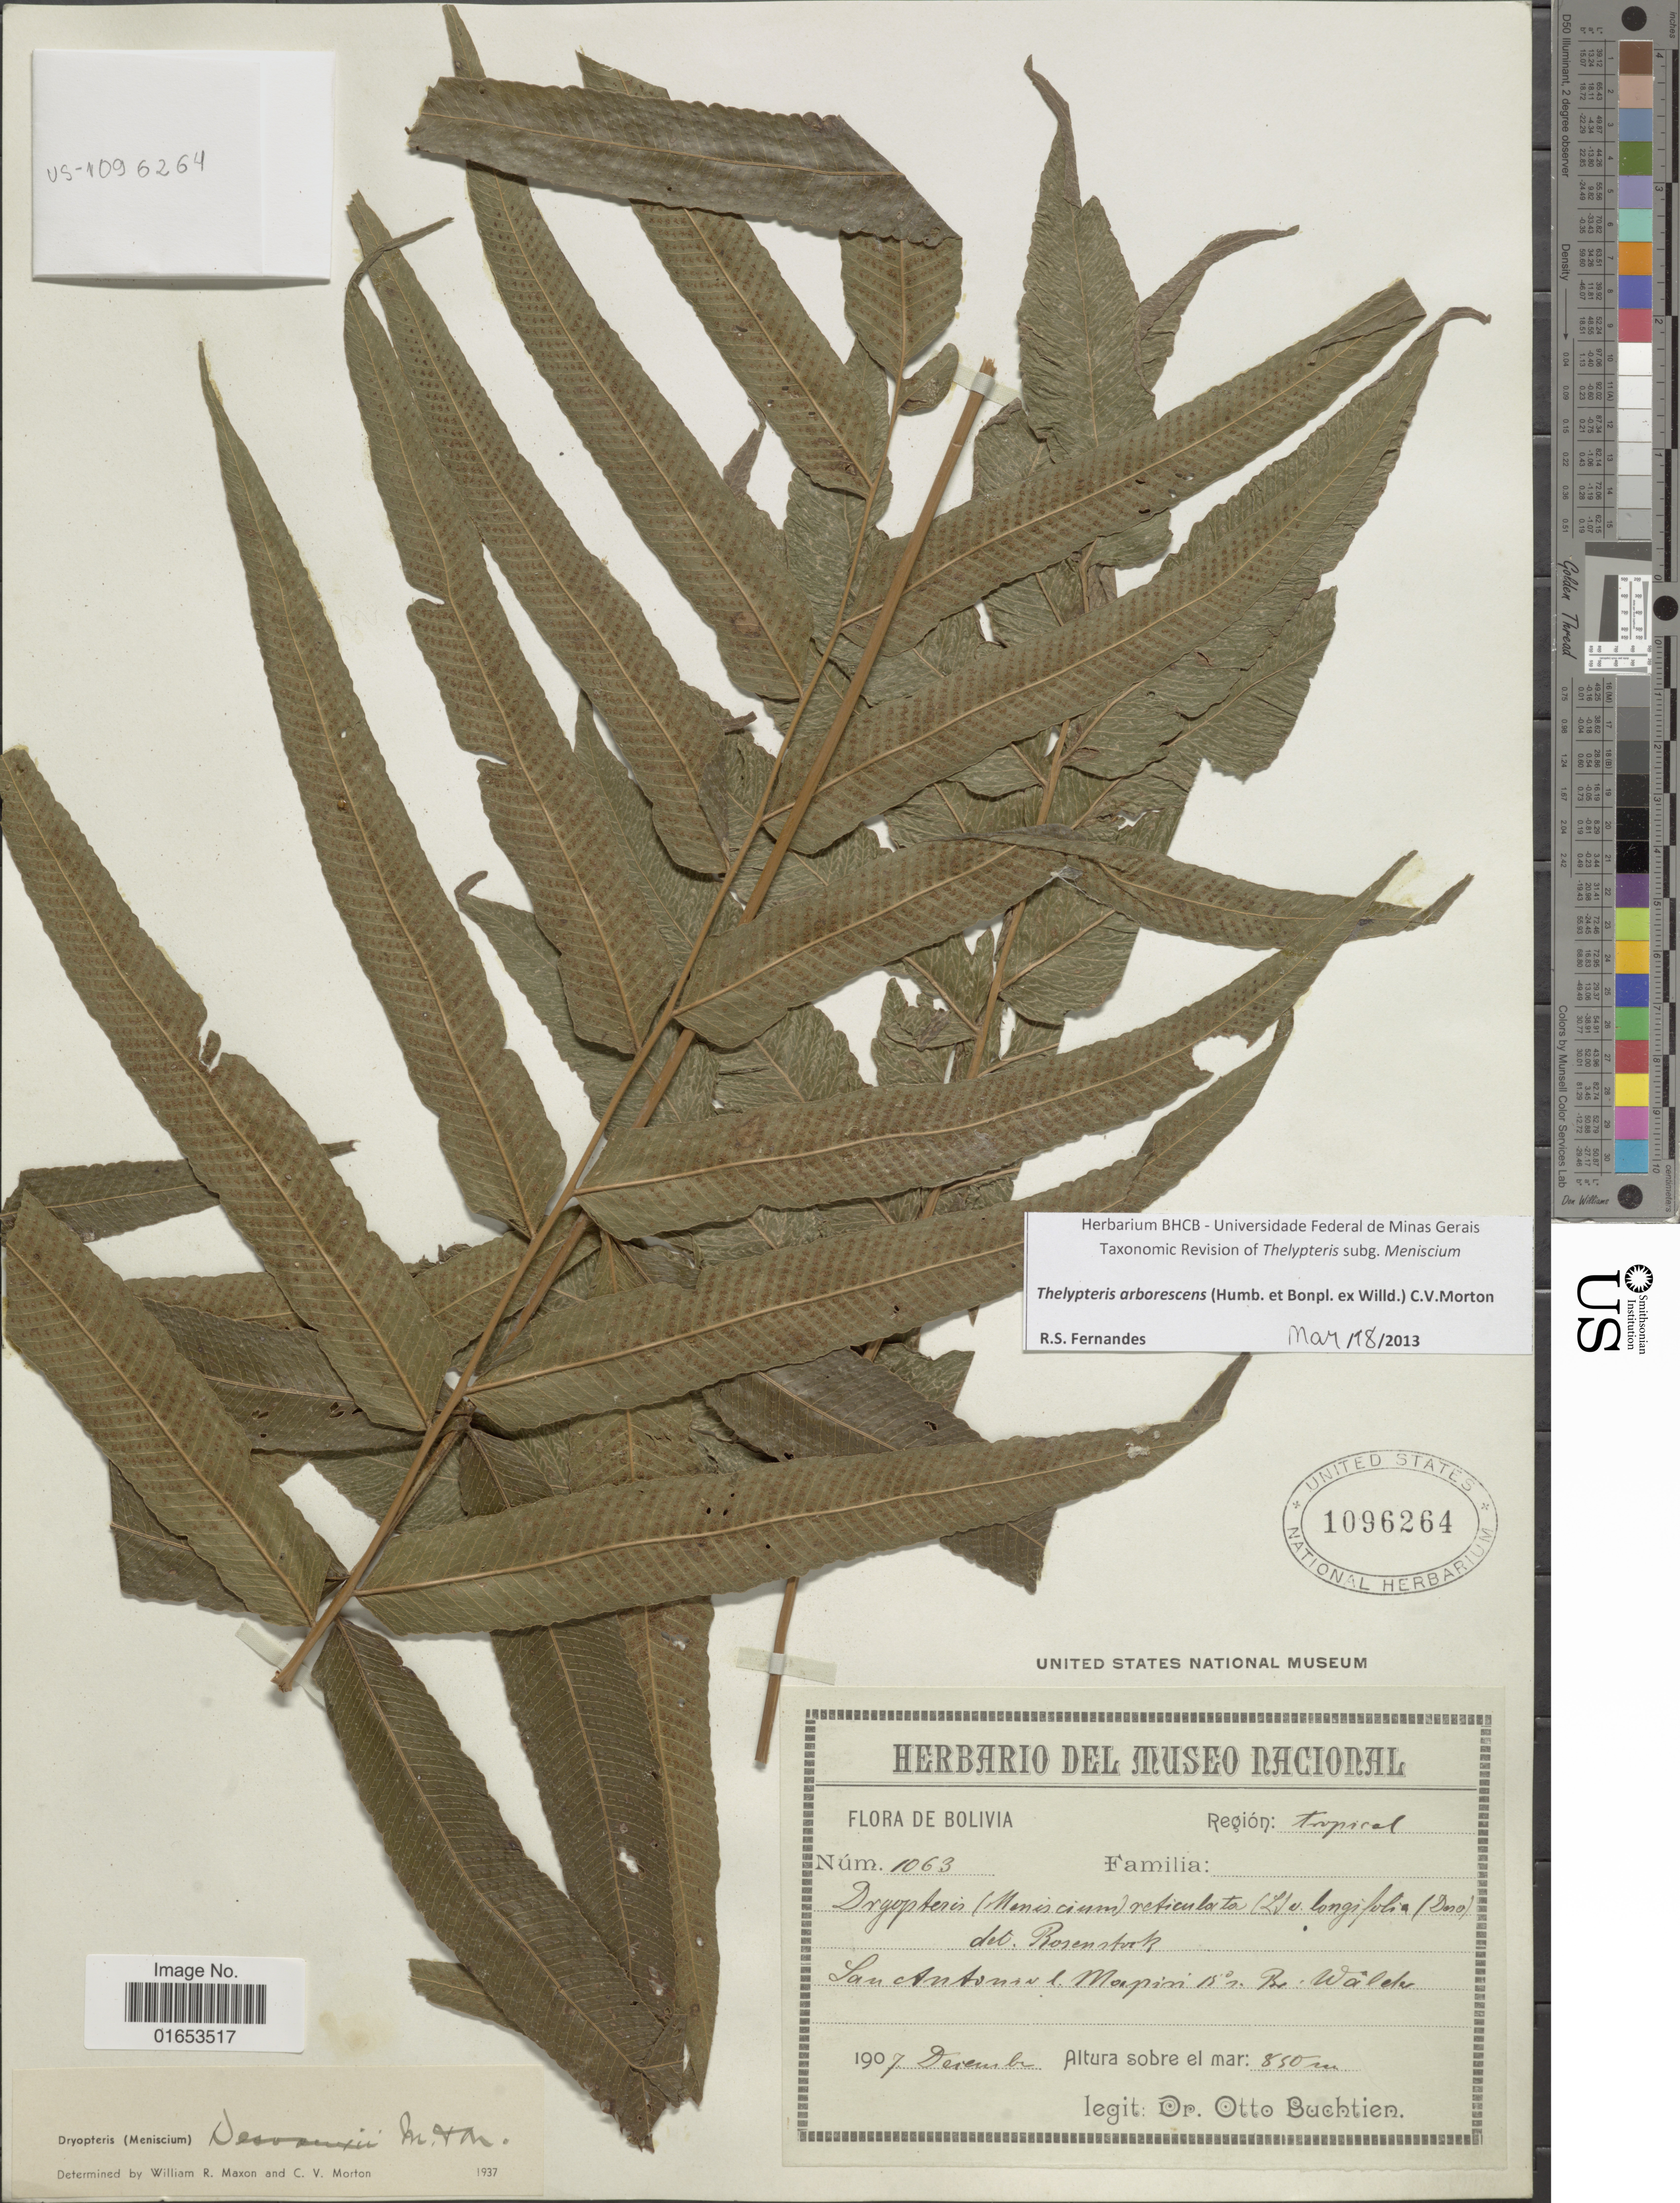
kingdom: Plantae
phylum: Tracheophyta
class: Polypodiopsida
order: Polypodiales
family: Thelypteridaceae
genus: Meniscium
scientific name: Meniscium arborescens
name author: Humb. & Bonpl. ex Willd.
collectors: O. Buchtien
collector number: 1063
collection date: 1907-12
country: Bolivia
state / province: La Paz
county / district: Mapiri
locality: Región: tropical. San Antonio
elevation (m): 850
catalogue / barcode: US 1096264